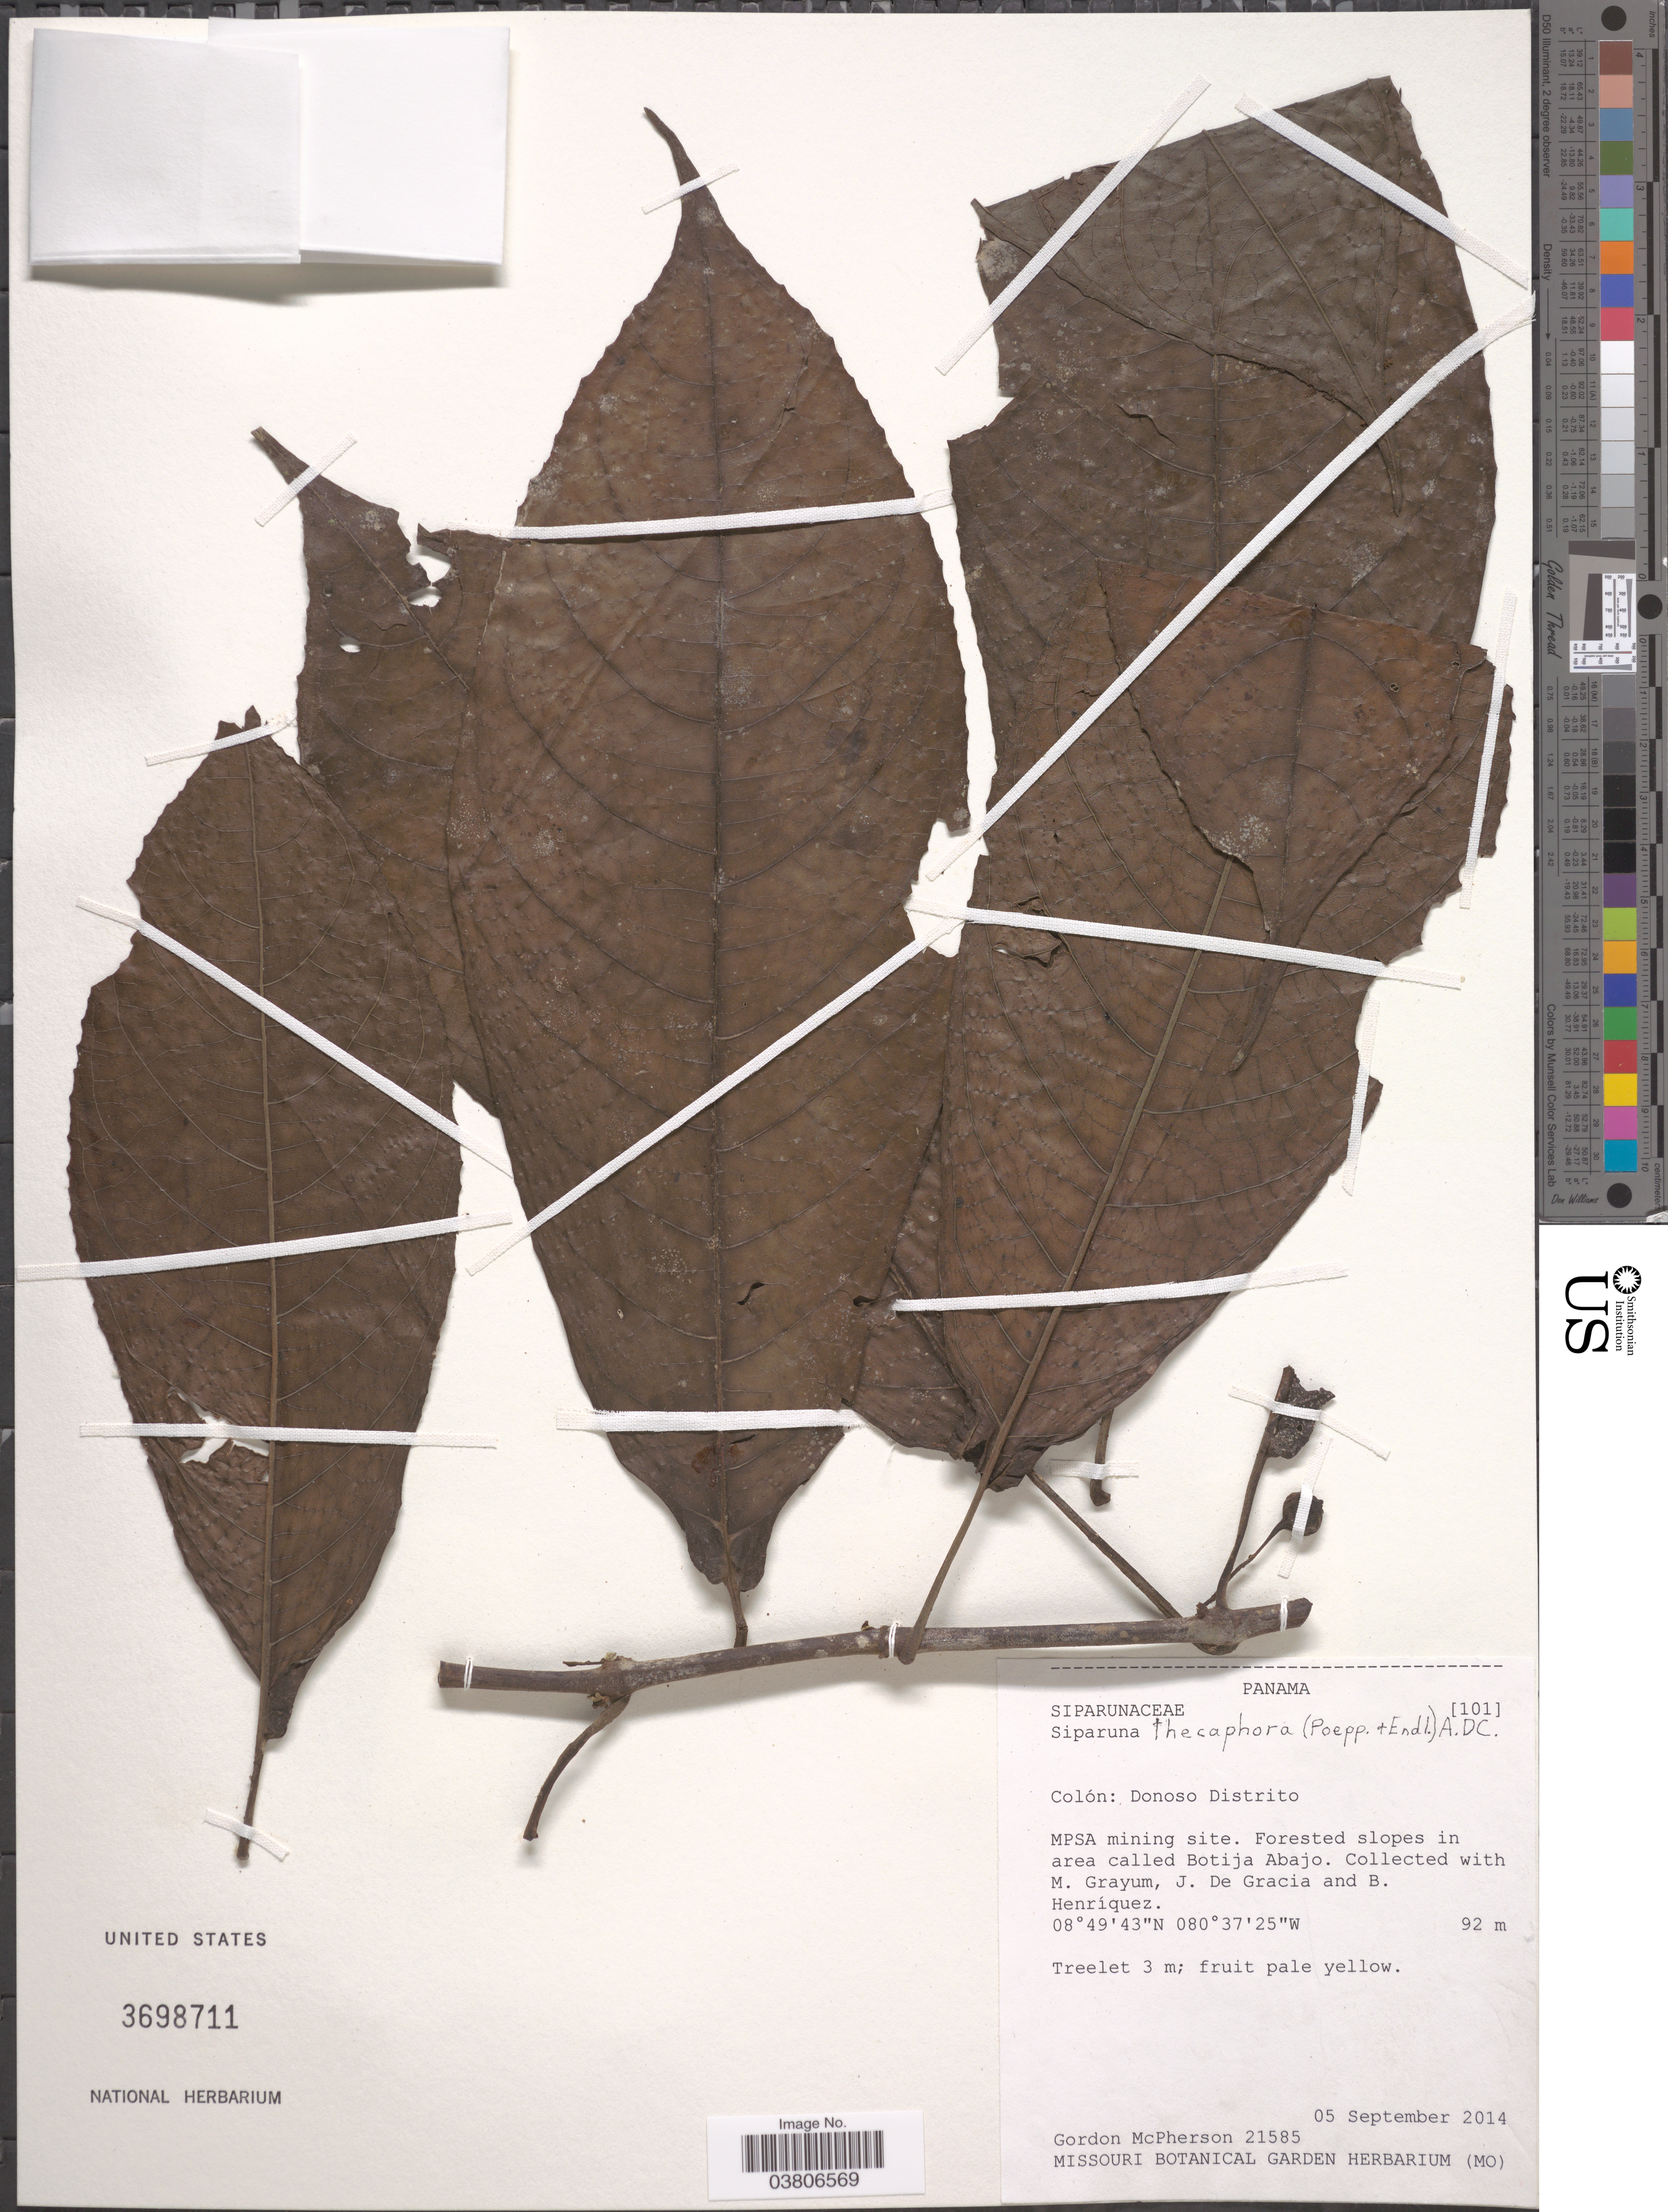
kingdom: Plantae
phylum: Tracheophyta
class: Magnoliopsida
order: Laurales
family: Siparunaceae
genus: Siparuna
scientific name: Siparuna thecaphora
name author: (Poepp. & Endl.) A. DC.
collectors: G. McPherson, M. H. Grayum, J. De Gracia & B. Henríquez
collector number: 21585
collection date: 2014-09-05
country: Panama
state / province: Colón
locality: Donoso Distrito. MPSA mining site. Forested slopes in area called Botija Abajo.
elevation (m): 92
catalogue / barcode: US 3698711